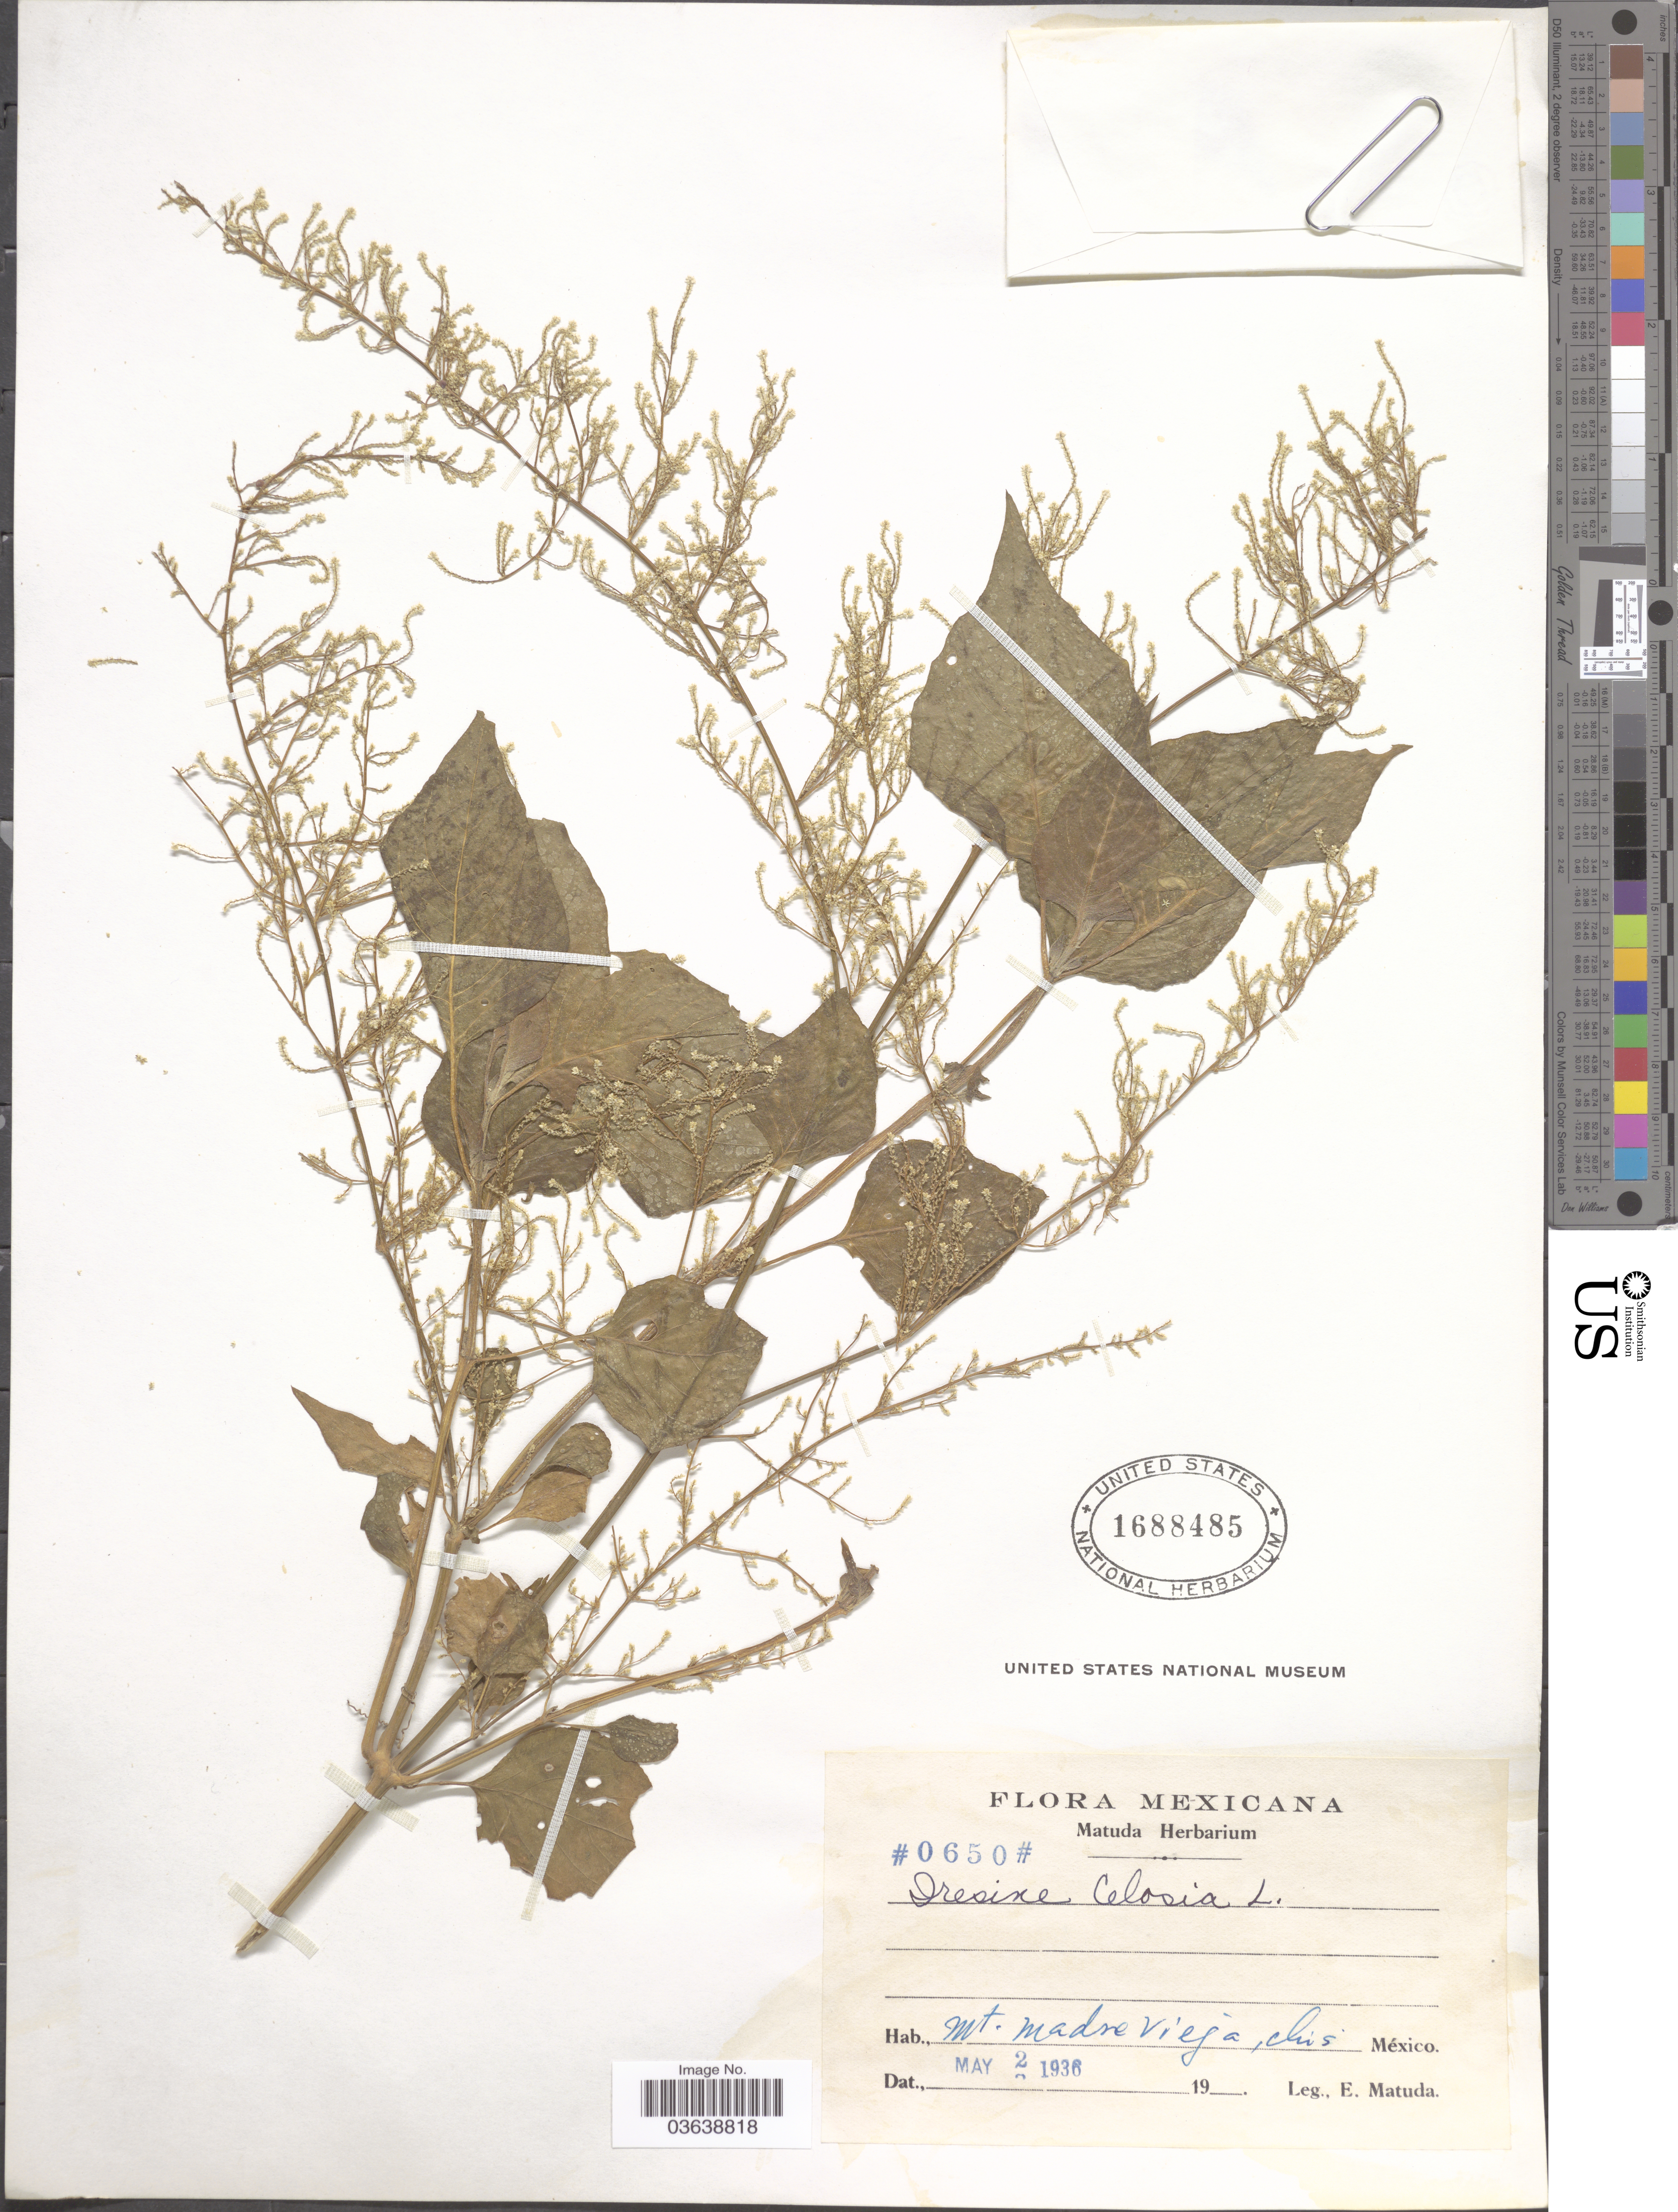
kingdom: Plantae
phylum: Tracheophyta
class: Magnoliopsida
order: Caryophyllales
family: Amaranthaceae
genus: Iresine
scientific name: Iresine celosia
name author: L.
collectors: E. Matuda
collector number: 0650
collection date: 1936-05-02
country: Mexico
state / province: Chiapas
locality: Mt. Madre Vieja.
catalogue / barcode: US 1688485